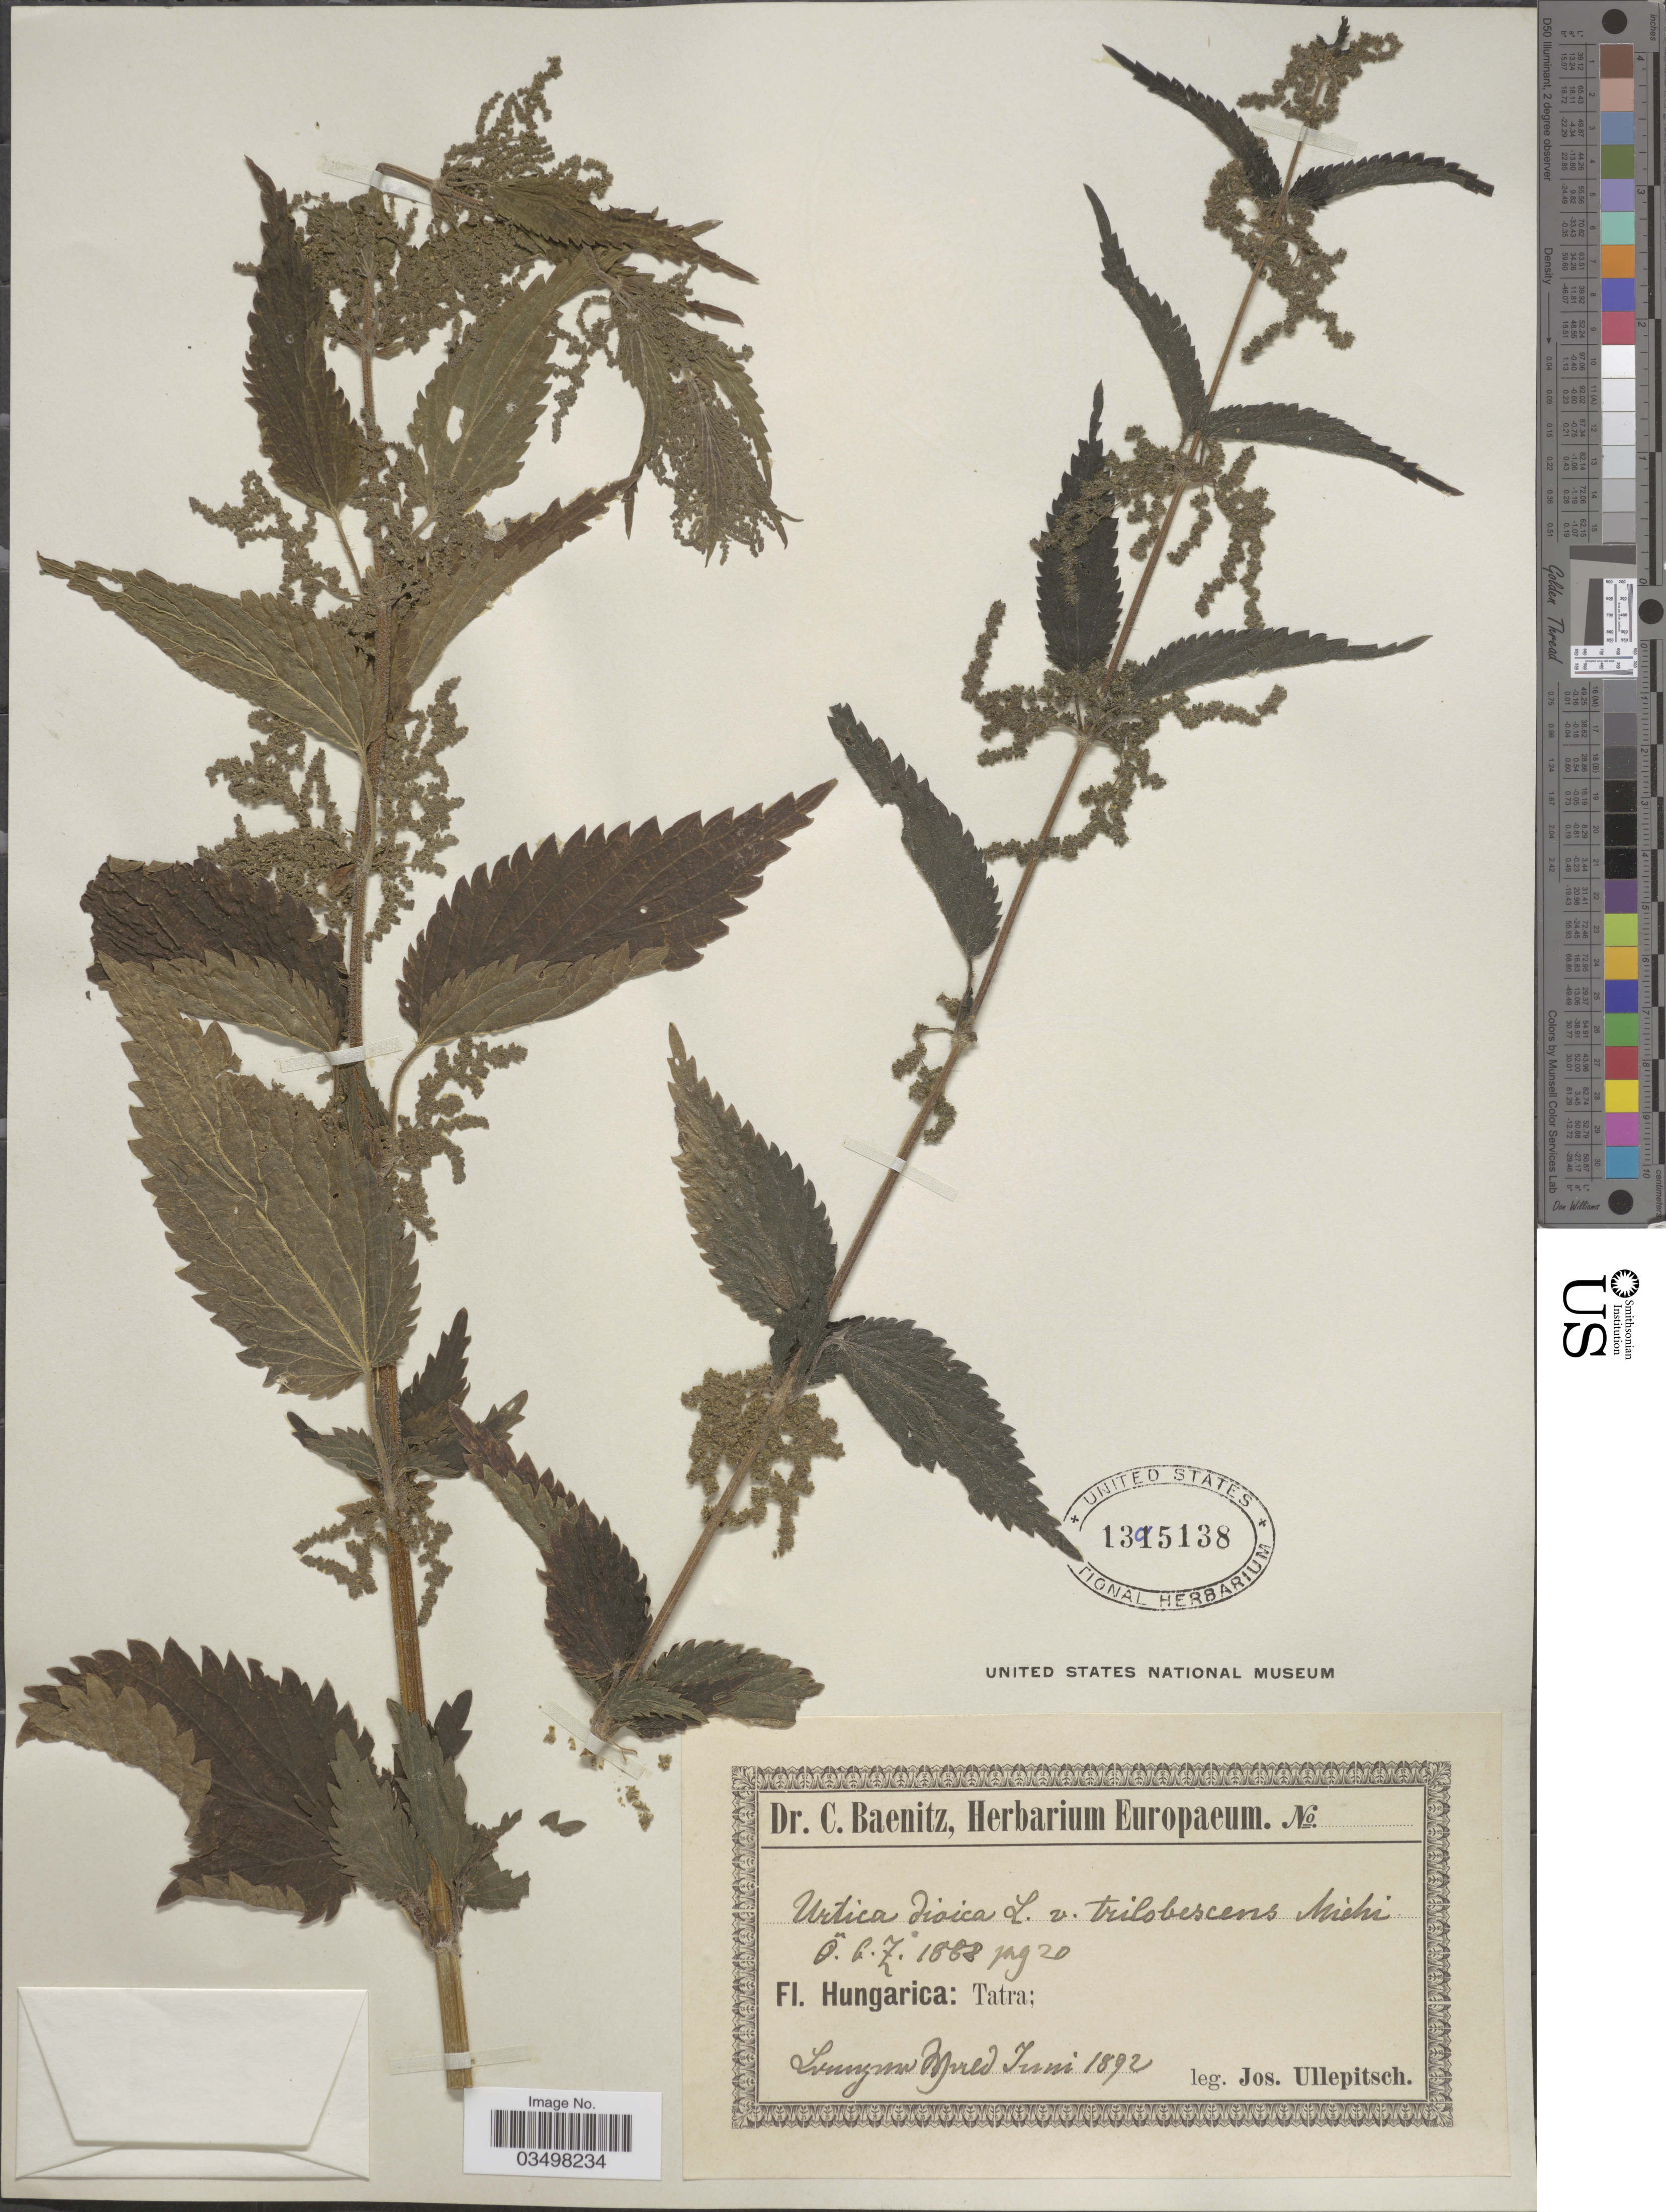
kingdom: Plantae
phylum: Tracheophyta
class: Magnoliopsida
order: Rosales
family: Urticaceae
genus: Urtica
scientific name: Urtica dioica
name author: L.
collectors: J. Ullepitsch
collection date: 1892-06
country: Hungary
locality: Hungarica: Tatra; Lunzum* Myred*.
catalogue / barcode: US 1395138